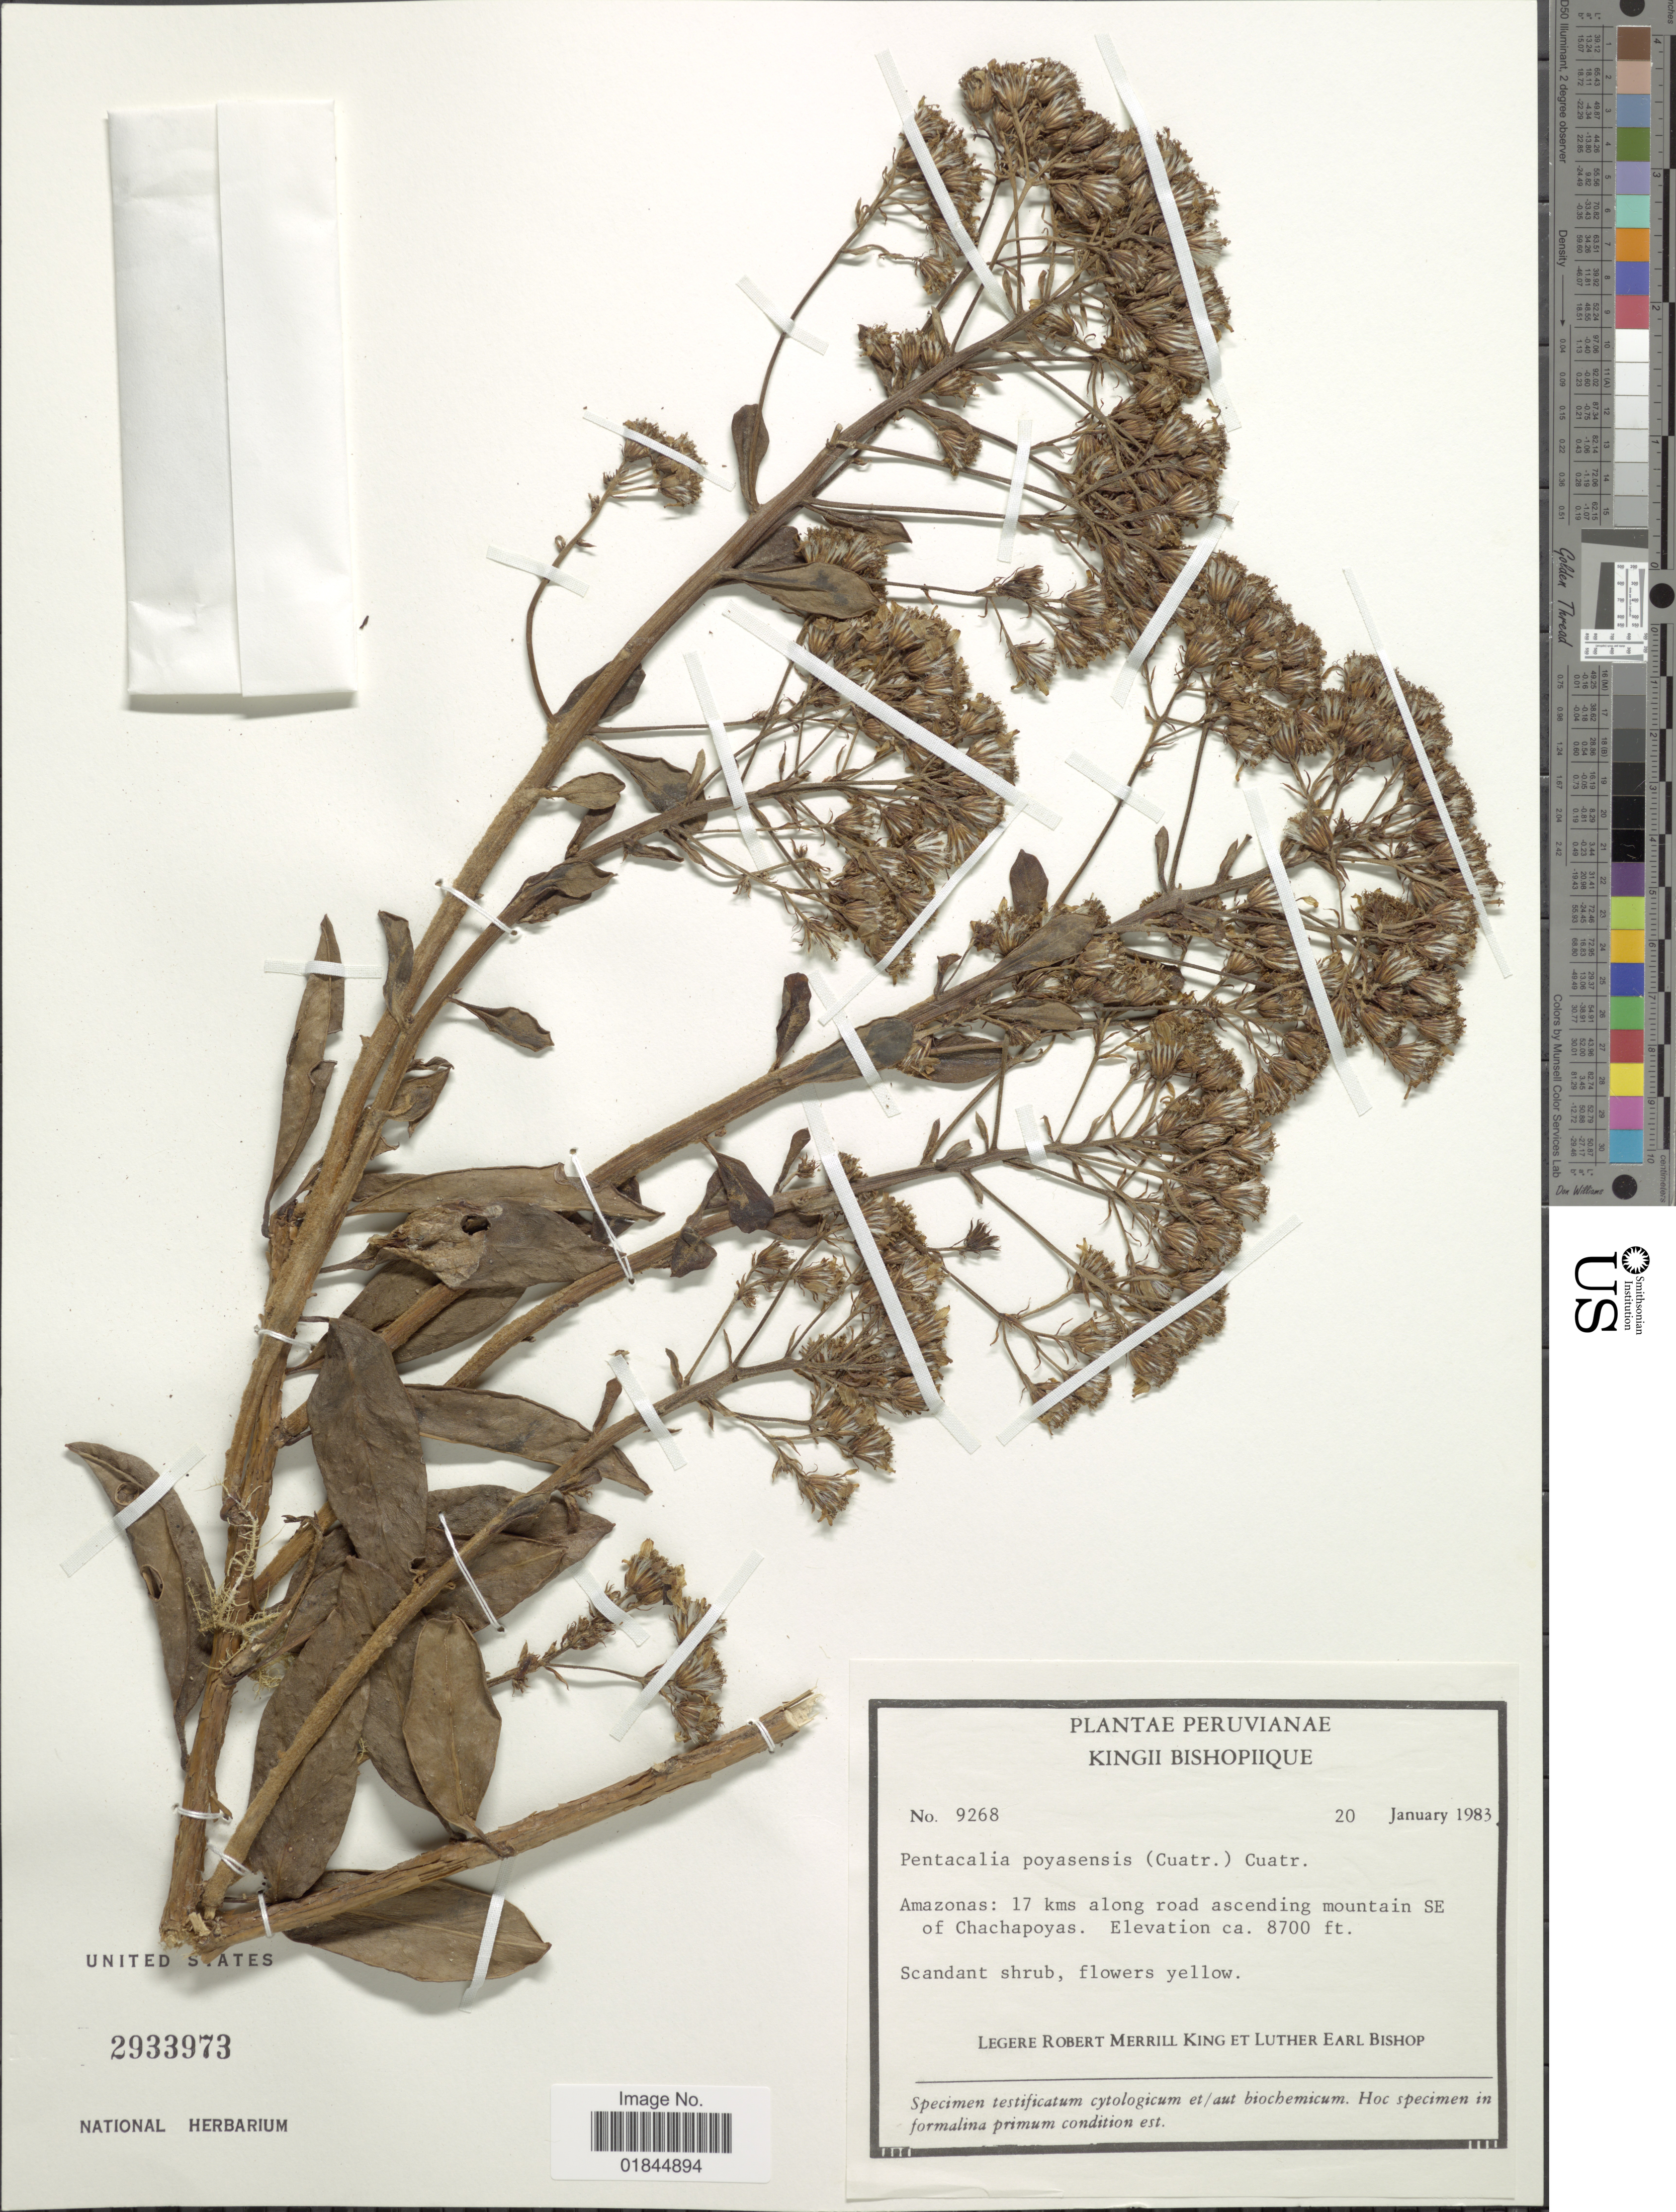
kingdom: Plantae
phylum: Tracheophyta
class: Magnoliopsida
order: Asterales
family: Asteraceae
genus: Pentacalia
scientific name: Pentacalia poyasensis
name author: (Cuatrec.) Cuatrec.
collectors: R. M. King & L. E. Bishop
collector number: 9268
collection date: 1983-01-20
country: Peru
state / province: Amazonas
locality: Amazonas: 17 kms along road ascending mountain SE of Chachapoyas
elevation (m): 2652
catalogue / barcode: US 2933973